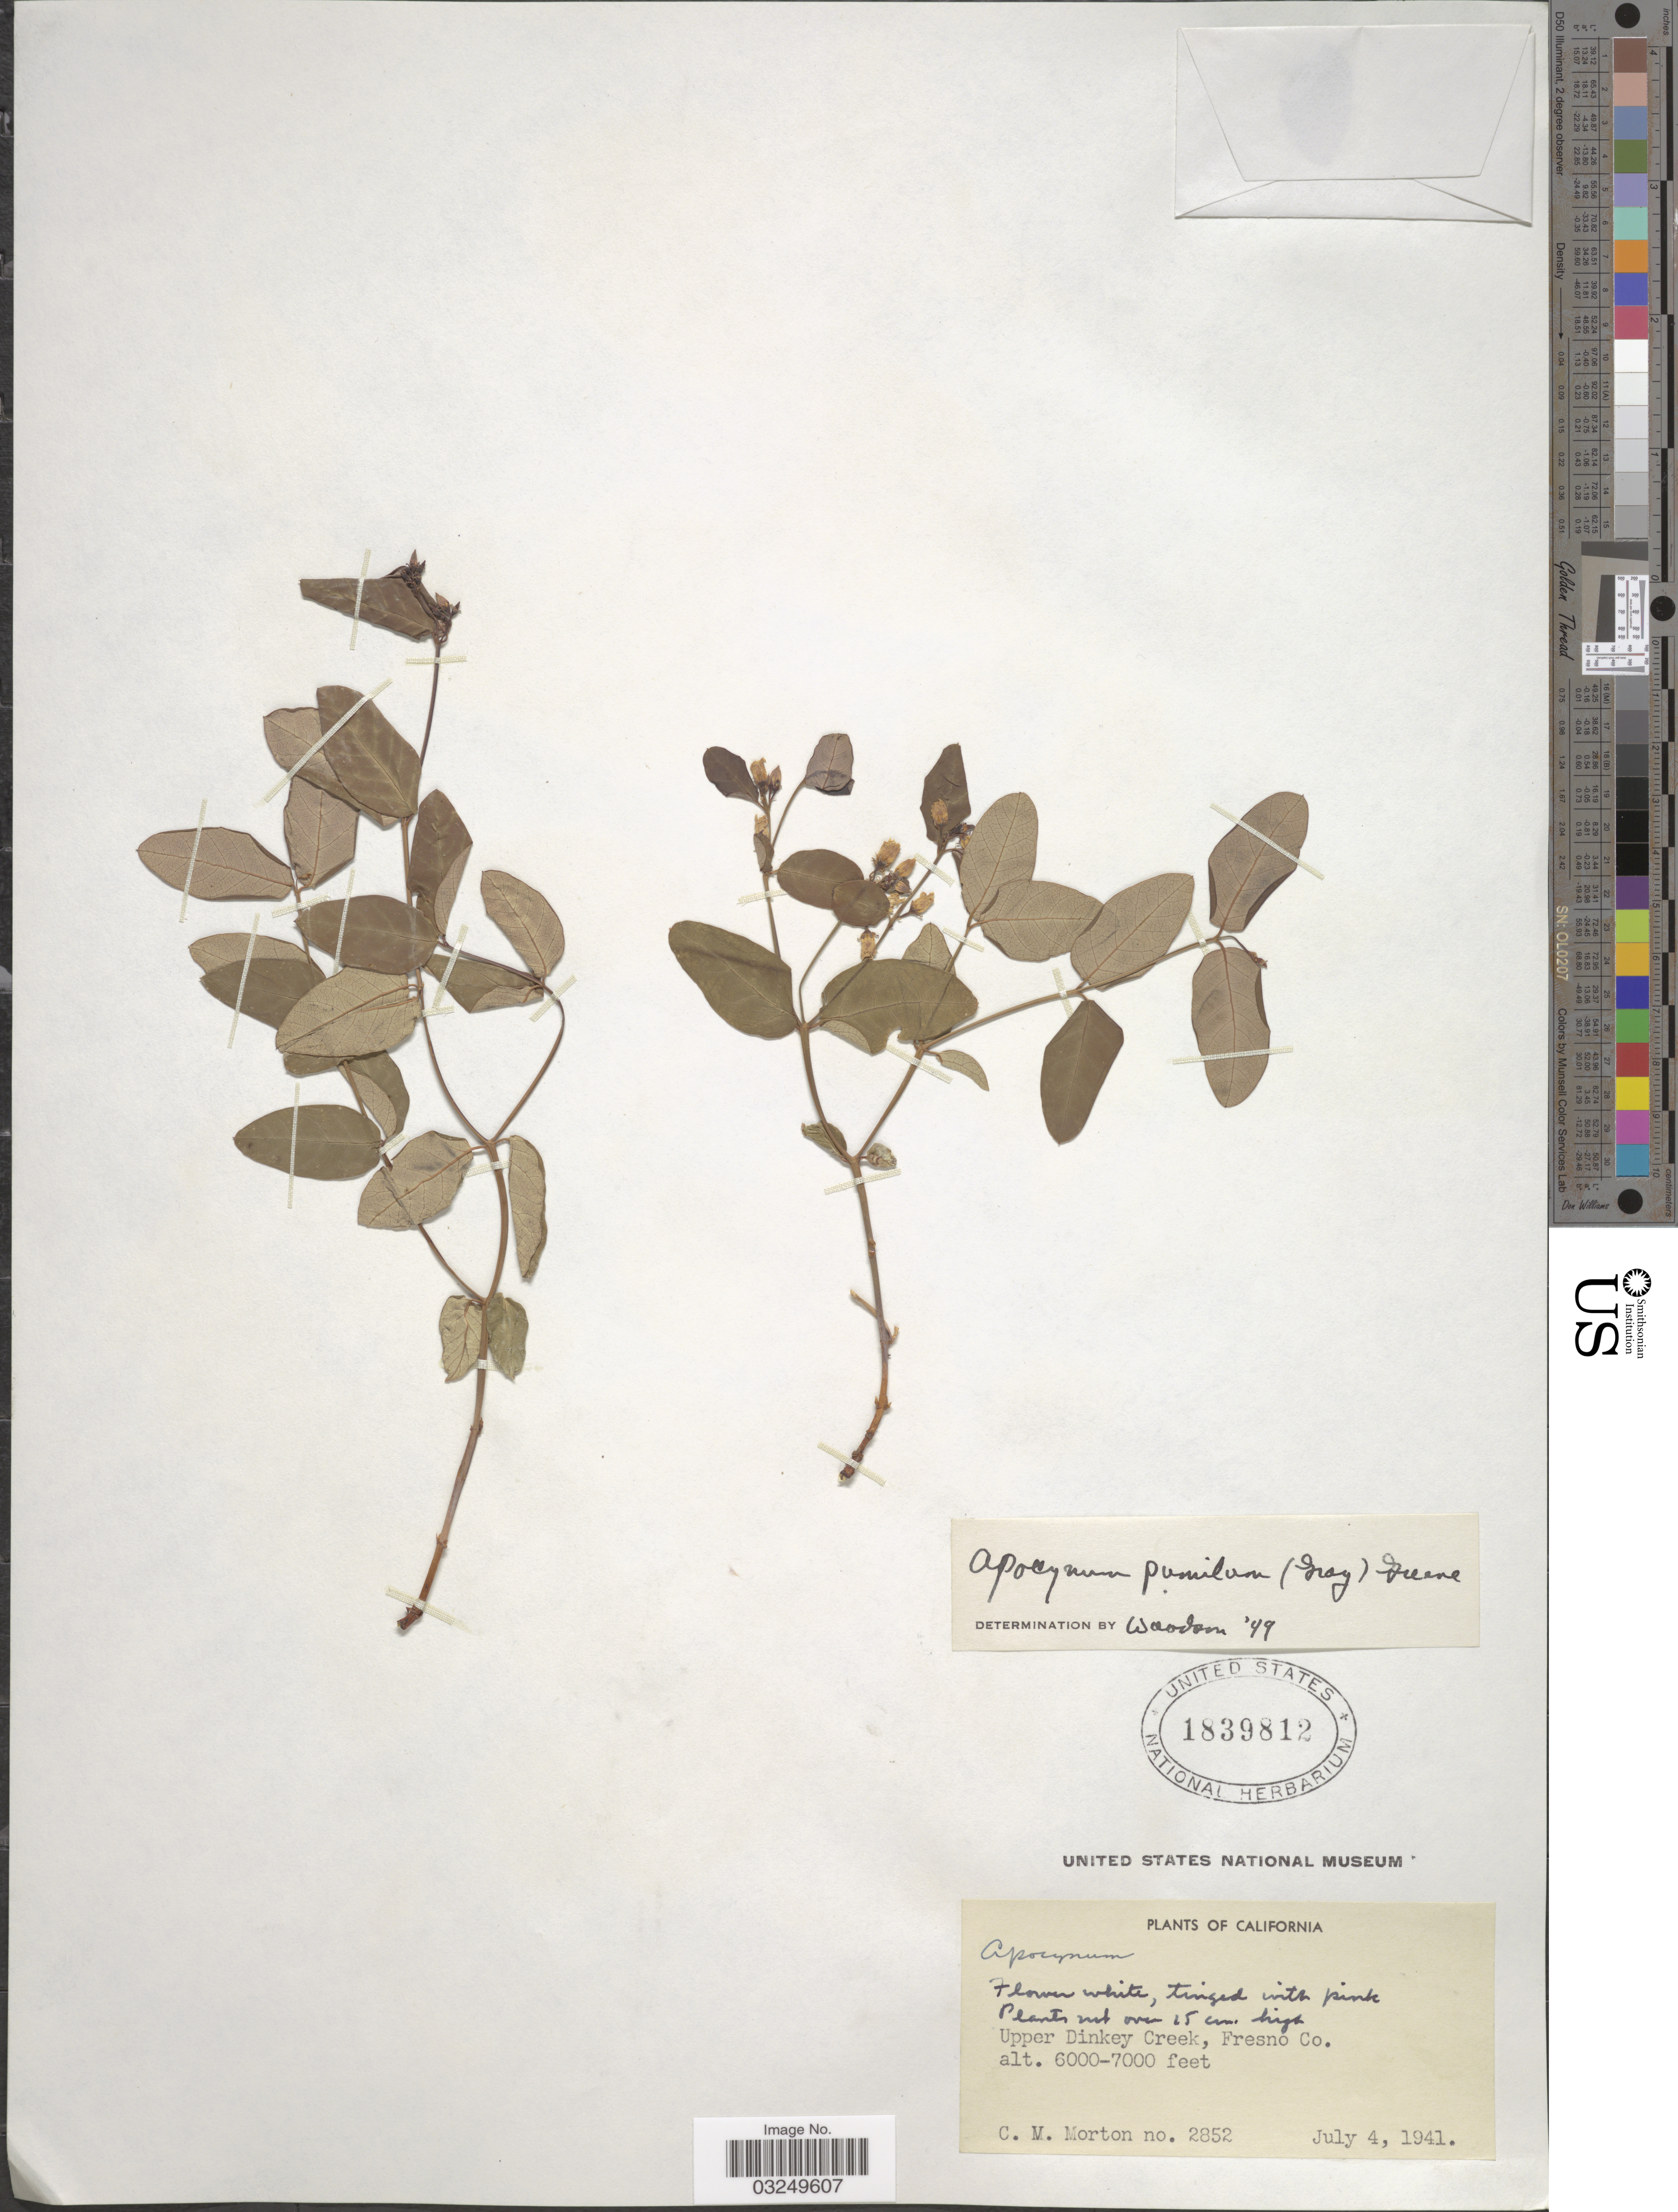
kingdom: Plantae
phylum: Tracheophyta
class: Magnoliopsida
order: Gentianales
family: Apocynaceae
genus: Apocynum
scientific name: Apocynum androsaemifolium subsp. pumilum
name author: (A. Gray) B. Boivin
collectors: C. V. Morton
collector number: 2852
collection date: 1941-07-04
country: United States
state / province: California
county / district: Fresno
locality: Upper Dinkey Creek, Fresno Co.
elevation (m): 1829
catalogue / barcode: US 1839812